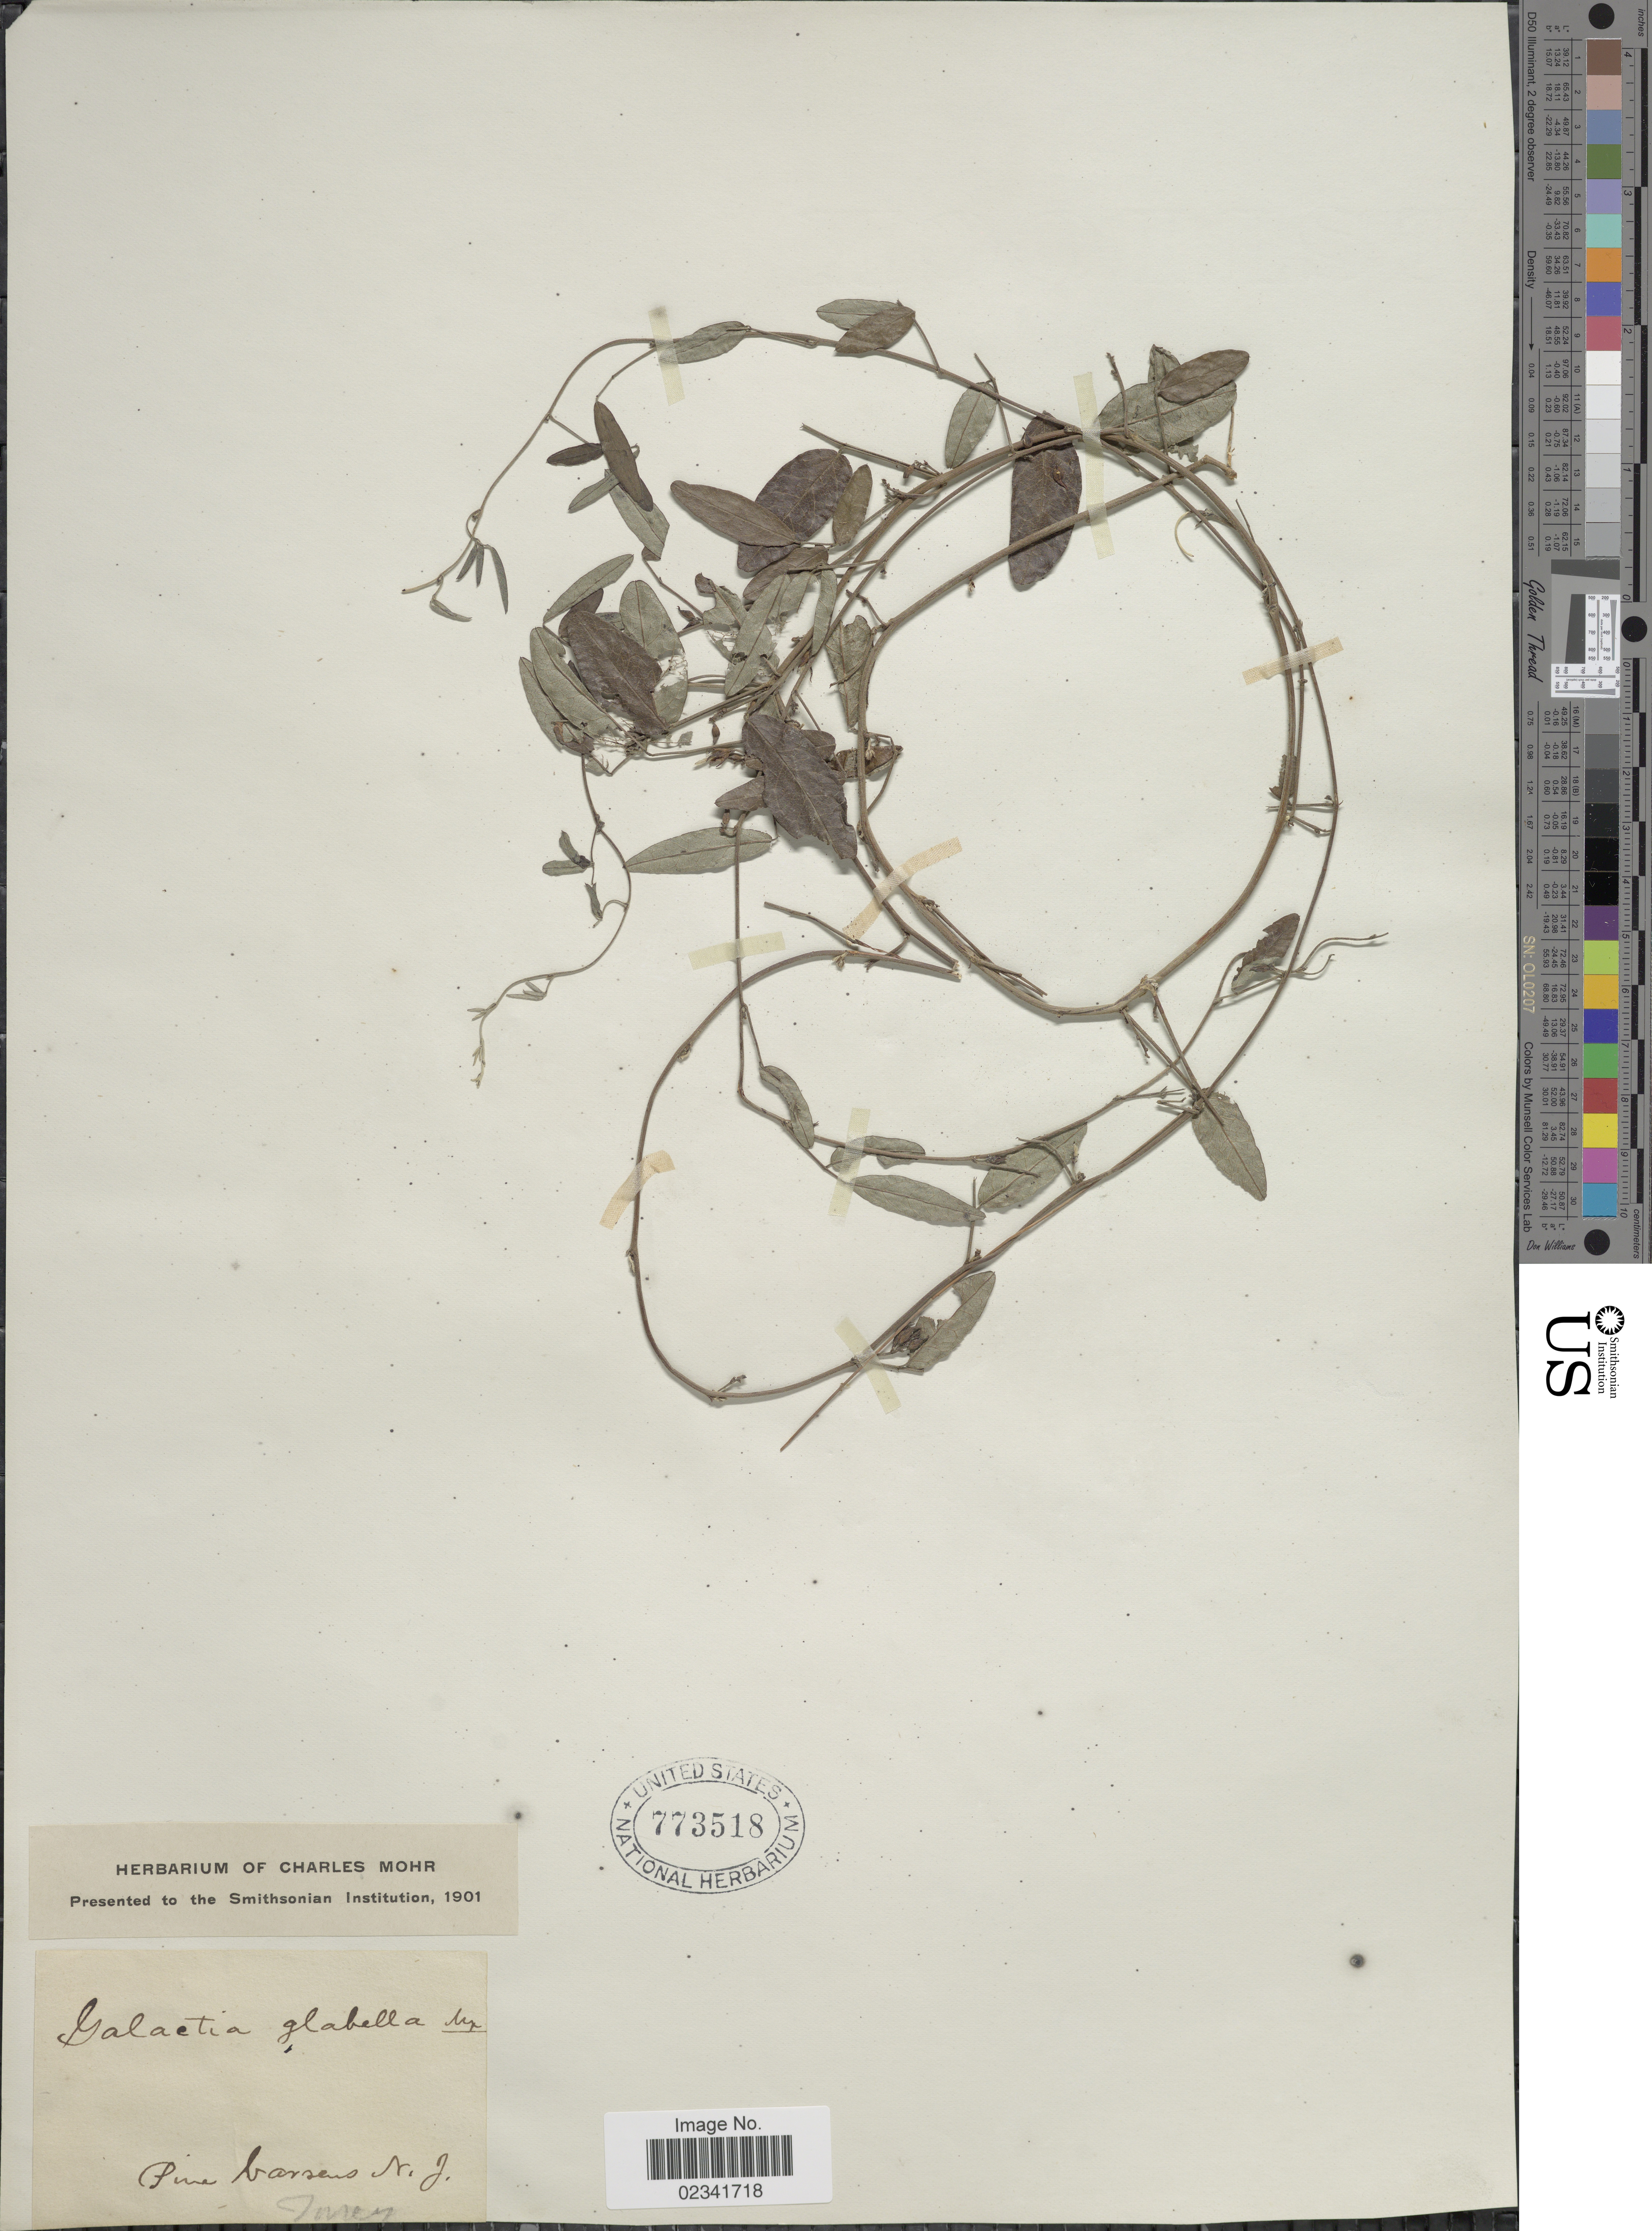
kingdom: Plantae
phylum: Tracheophyta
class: Magnoliopsida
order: Fabales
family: Fabaceae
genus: Galactia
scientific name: Galactia regularis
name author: (L.) Britton, Stearns & Poggenb.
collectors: ex herb. Charles Mohr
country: United States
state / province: New Jersey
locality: Pine barrens, N.J.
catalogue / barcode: US 773518